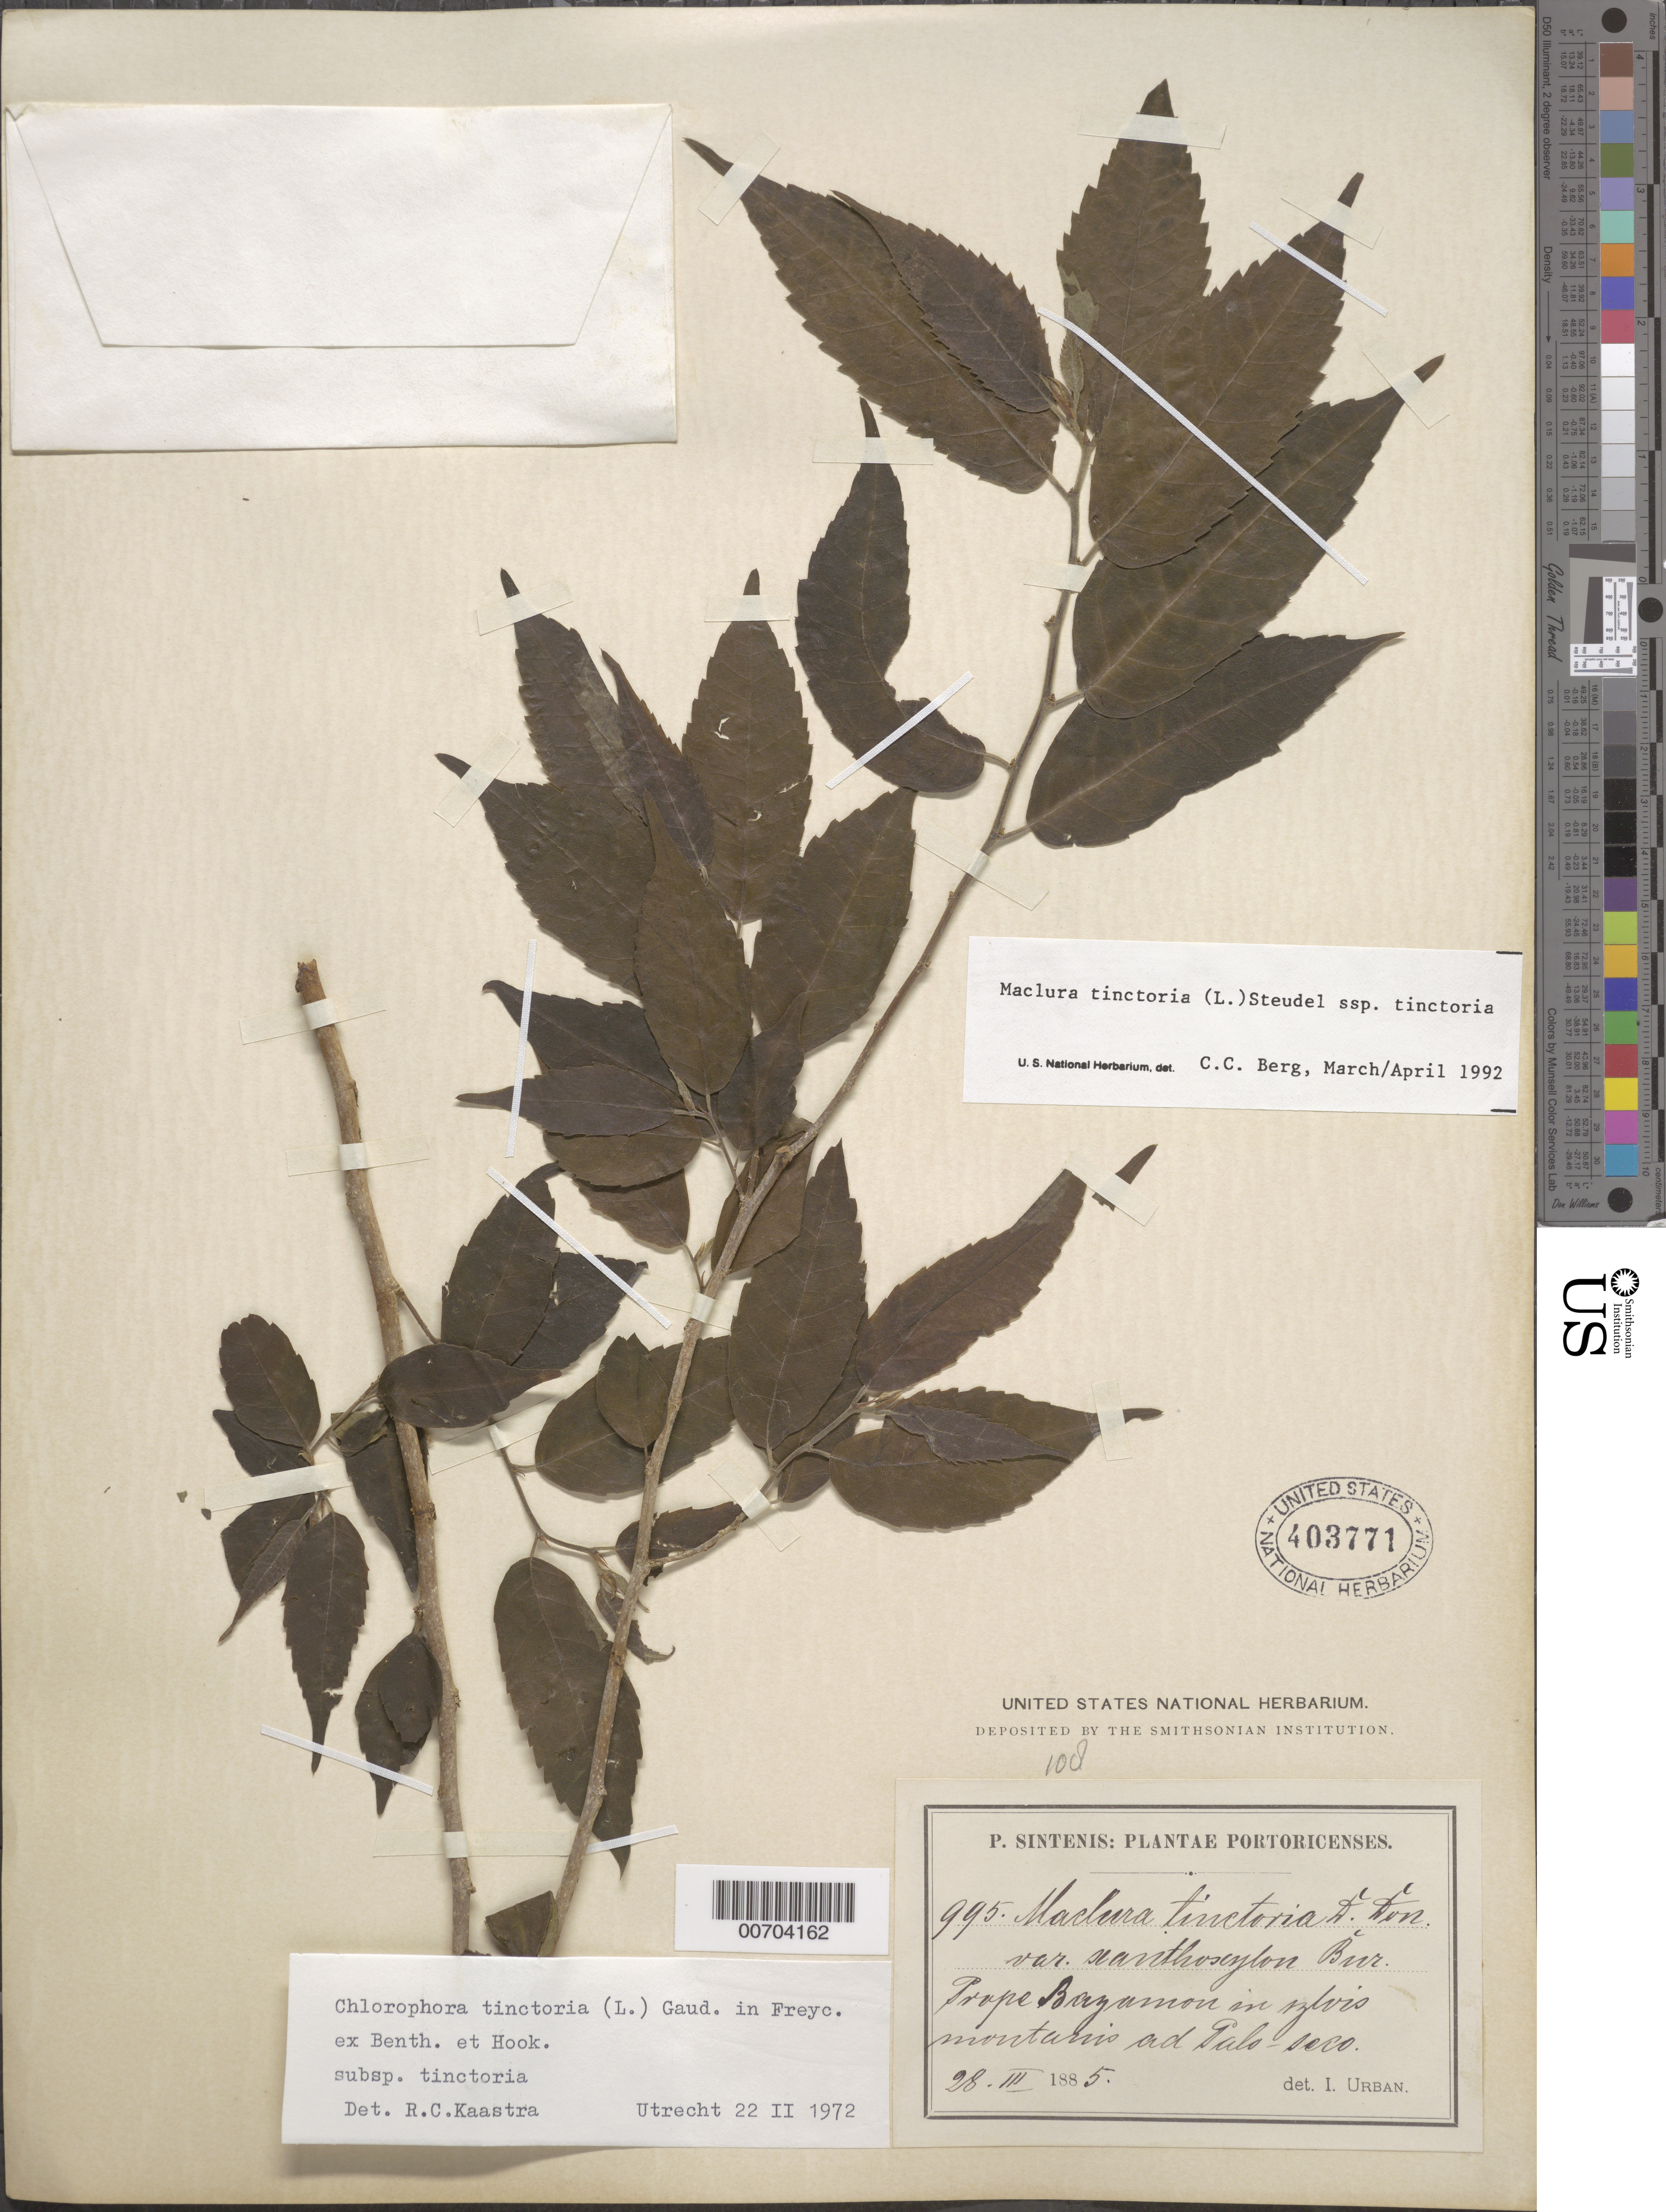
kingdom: Plantae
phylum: Tracheophyta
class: Magnoliopsida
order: Rosales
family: Moraceae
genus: Maclura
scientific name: Maclura tinctoria subsp. tinctoria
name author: (L.) D. Don ex Steud.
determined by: Berg, C. C.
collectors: P. Sintenis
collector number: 995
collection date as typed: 28 Mar 1885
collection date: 1885-03-28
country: Puerto Rico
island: Greater Antilles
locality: Prope Bayamón in sylvis montanis ad Palo-seco.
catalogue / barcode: US 403771